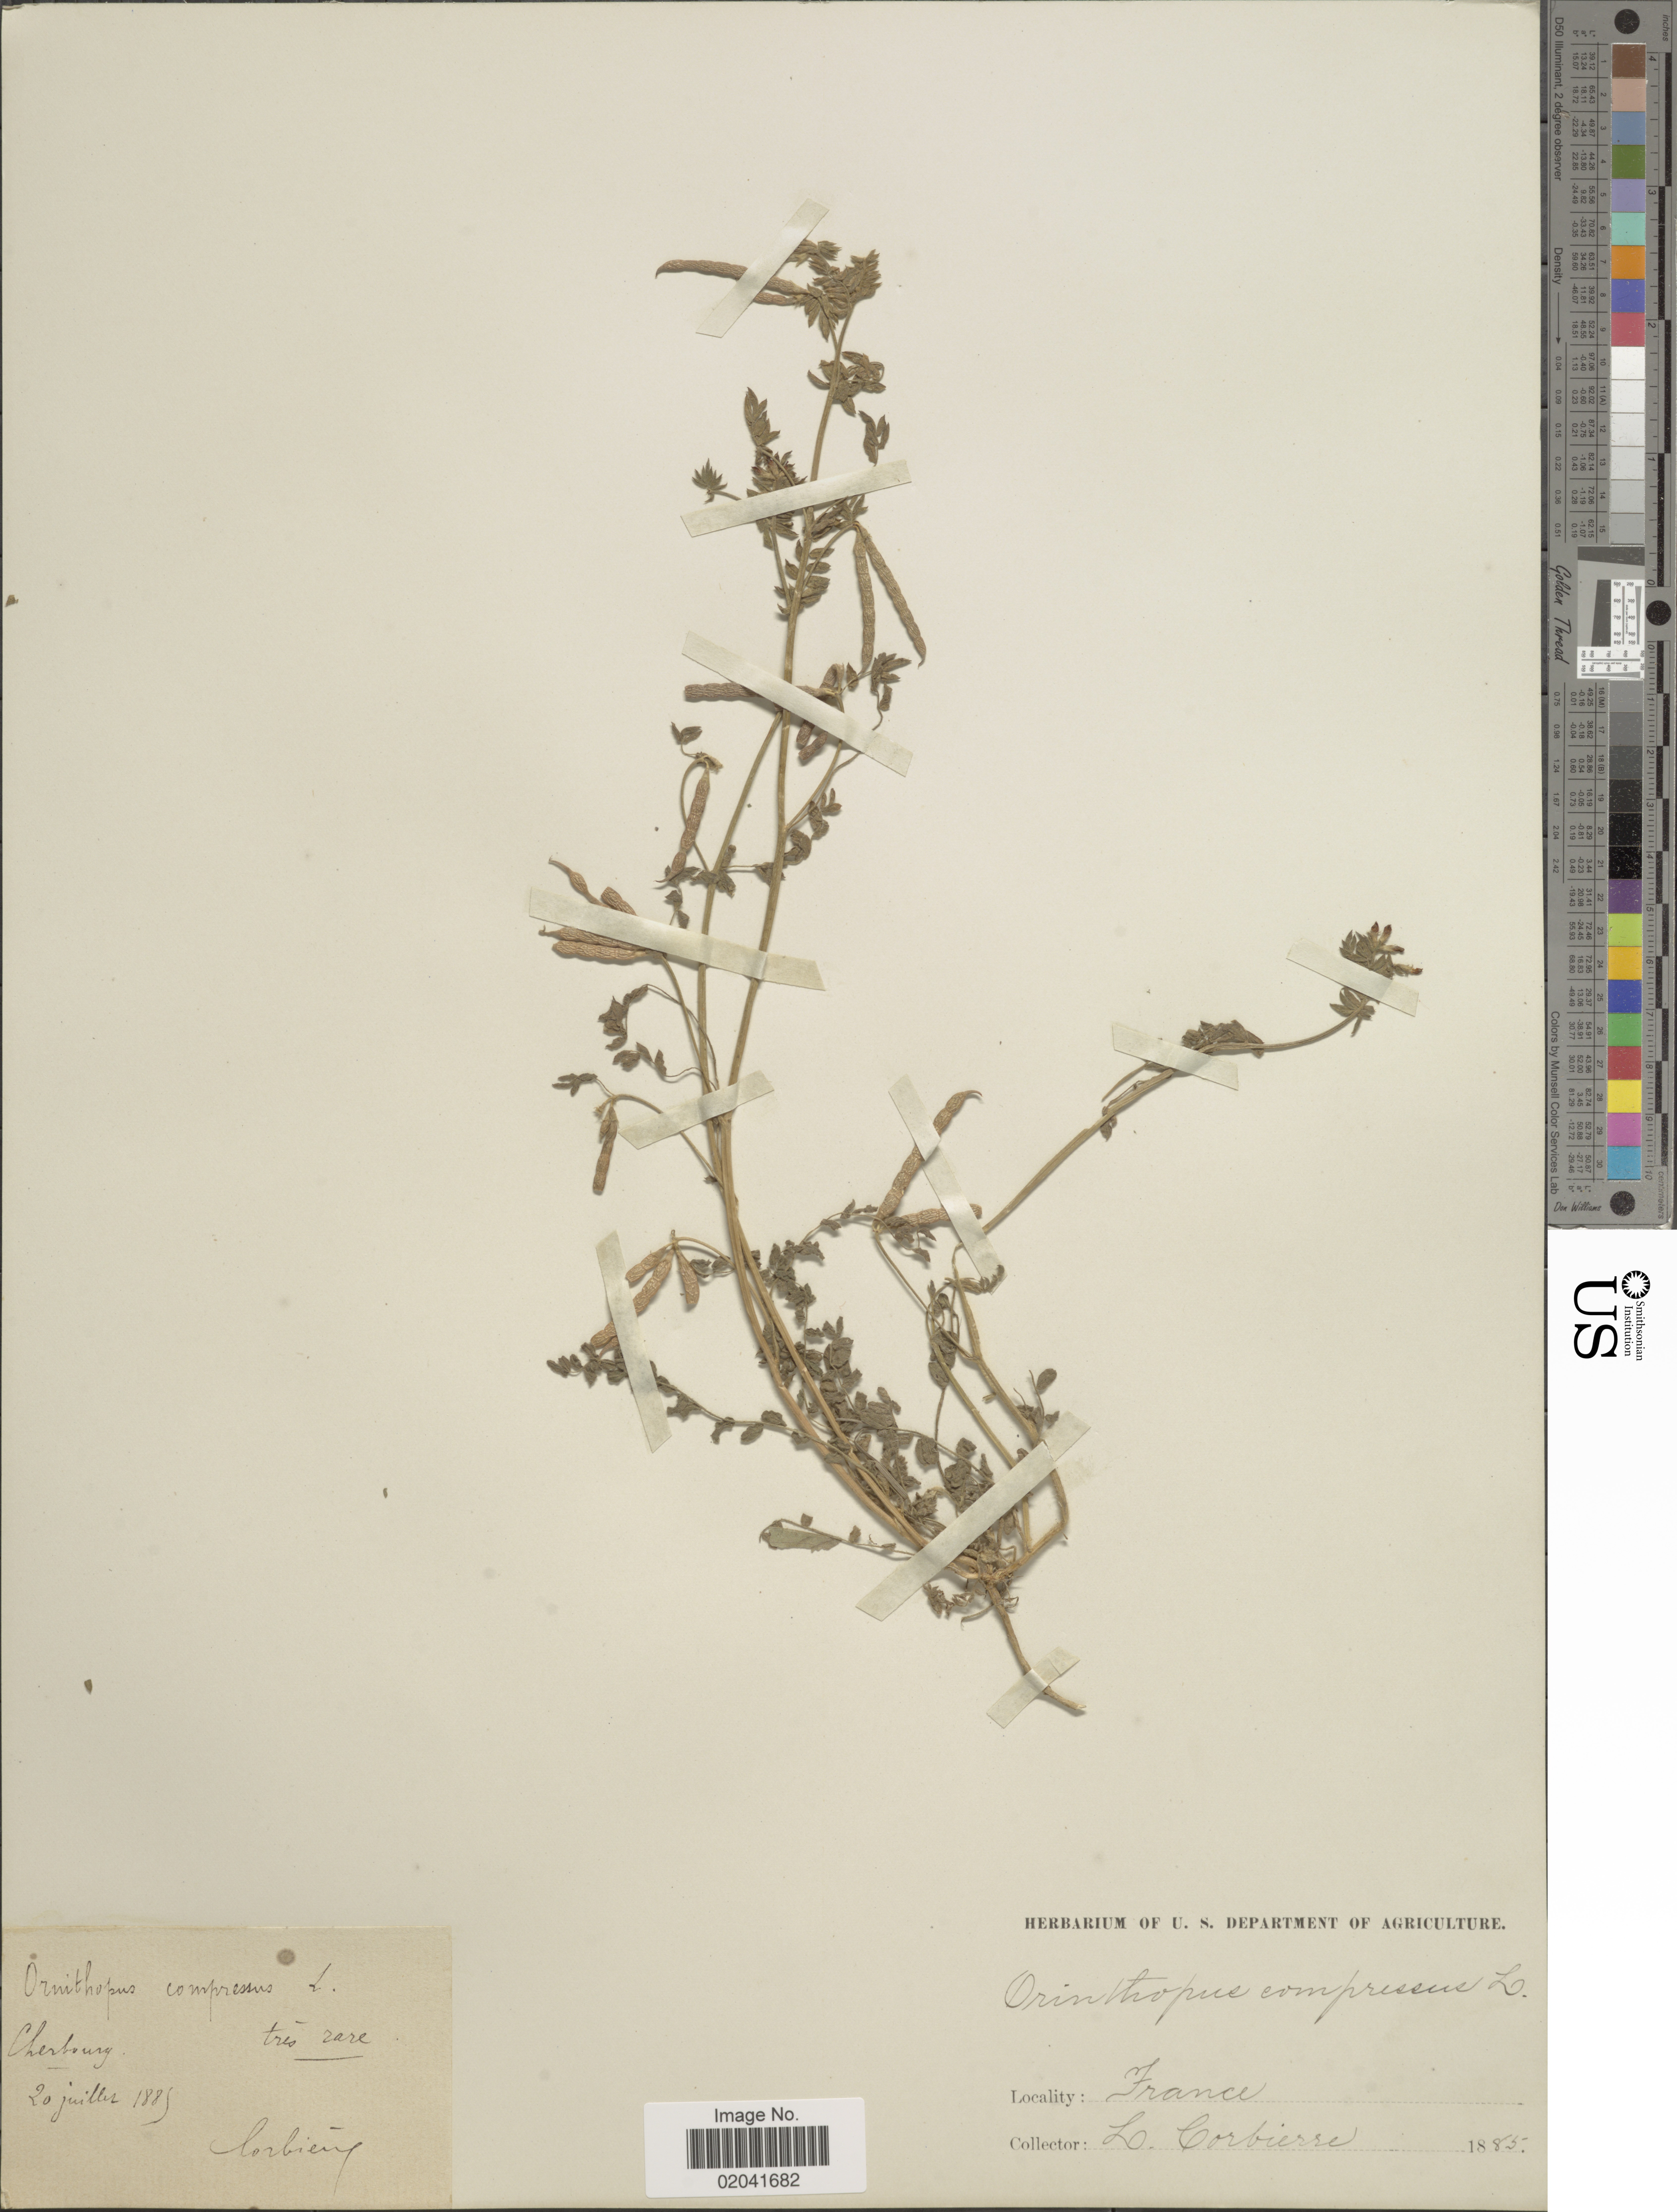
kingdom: Plantae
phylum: Tracheophyta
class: Magnoliopsida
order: Fabales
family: Fabaceae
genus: Ornithopus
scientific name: Ornithopus compressus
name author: L.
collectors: L. Corbière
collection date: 1885-07-20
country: France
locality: Cherbourg, France.